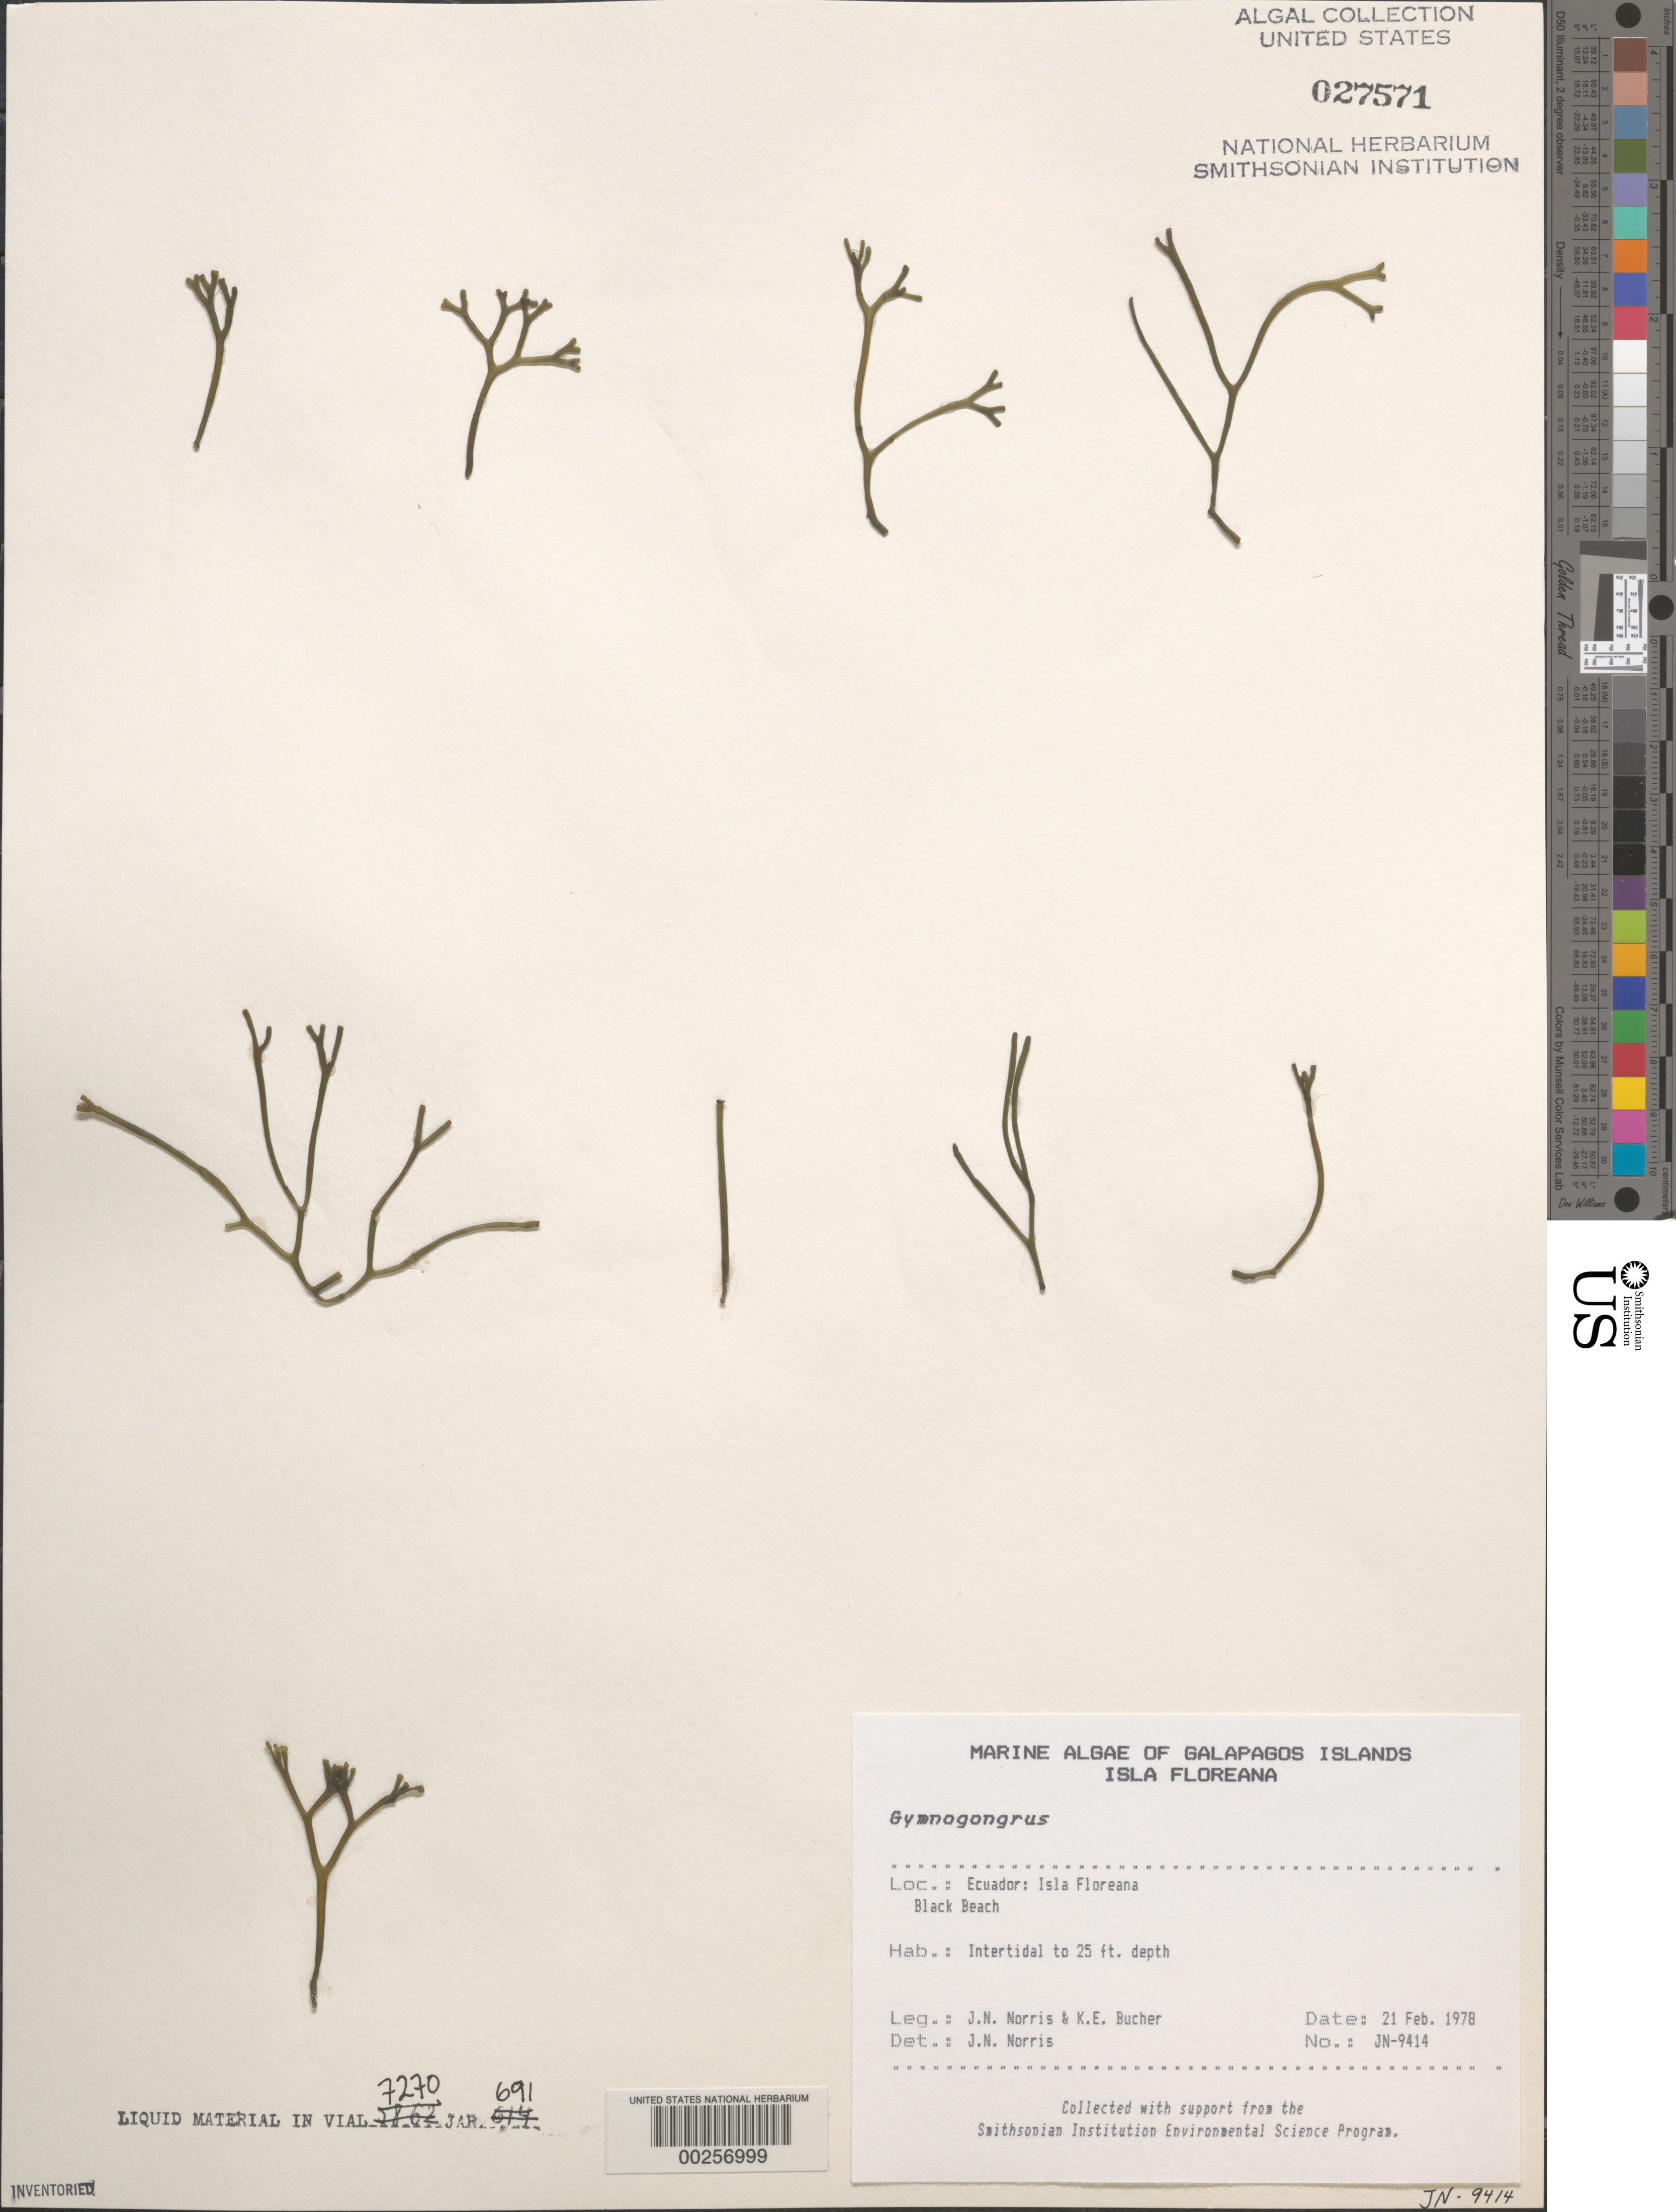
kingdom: Plantae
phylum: Rhodophyta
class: Florideophyceae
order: Gigartinales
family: Phyllophoraceae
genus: Gymnogongrus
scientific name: Gymnogongrus sp.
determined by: Norris, James N.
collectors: J. N. Norris & K. E. Bucher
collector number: JN-9414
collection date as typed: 21 Feb 1978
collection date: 1978-02-21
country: Ecuador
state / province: Colón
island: Floreana [Charles, Santa Maria]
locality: Black Beach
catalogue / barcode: US 27571